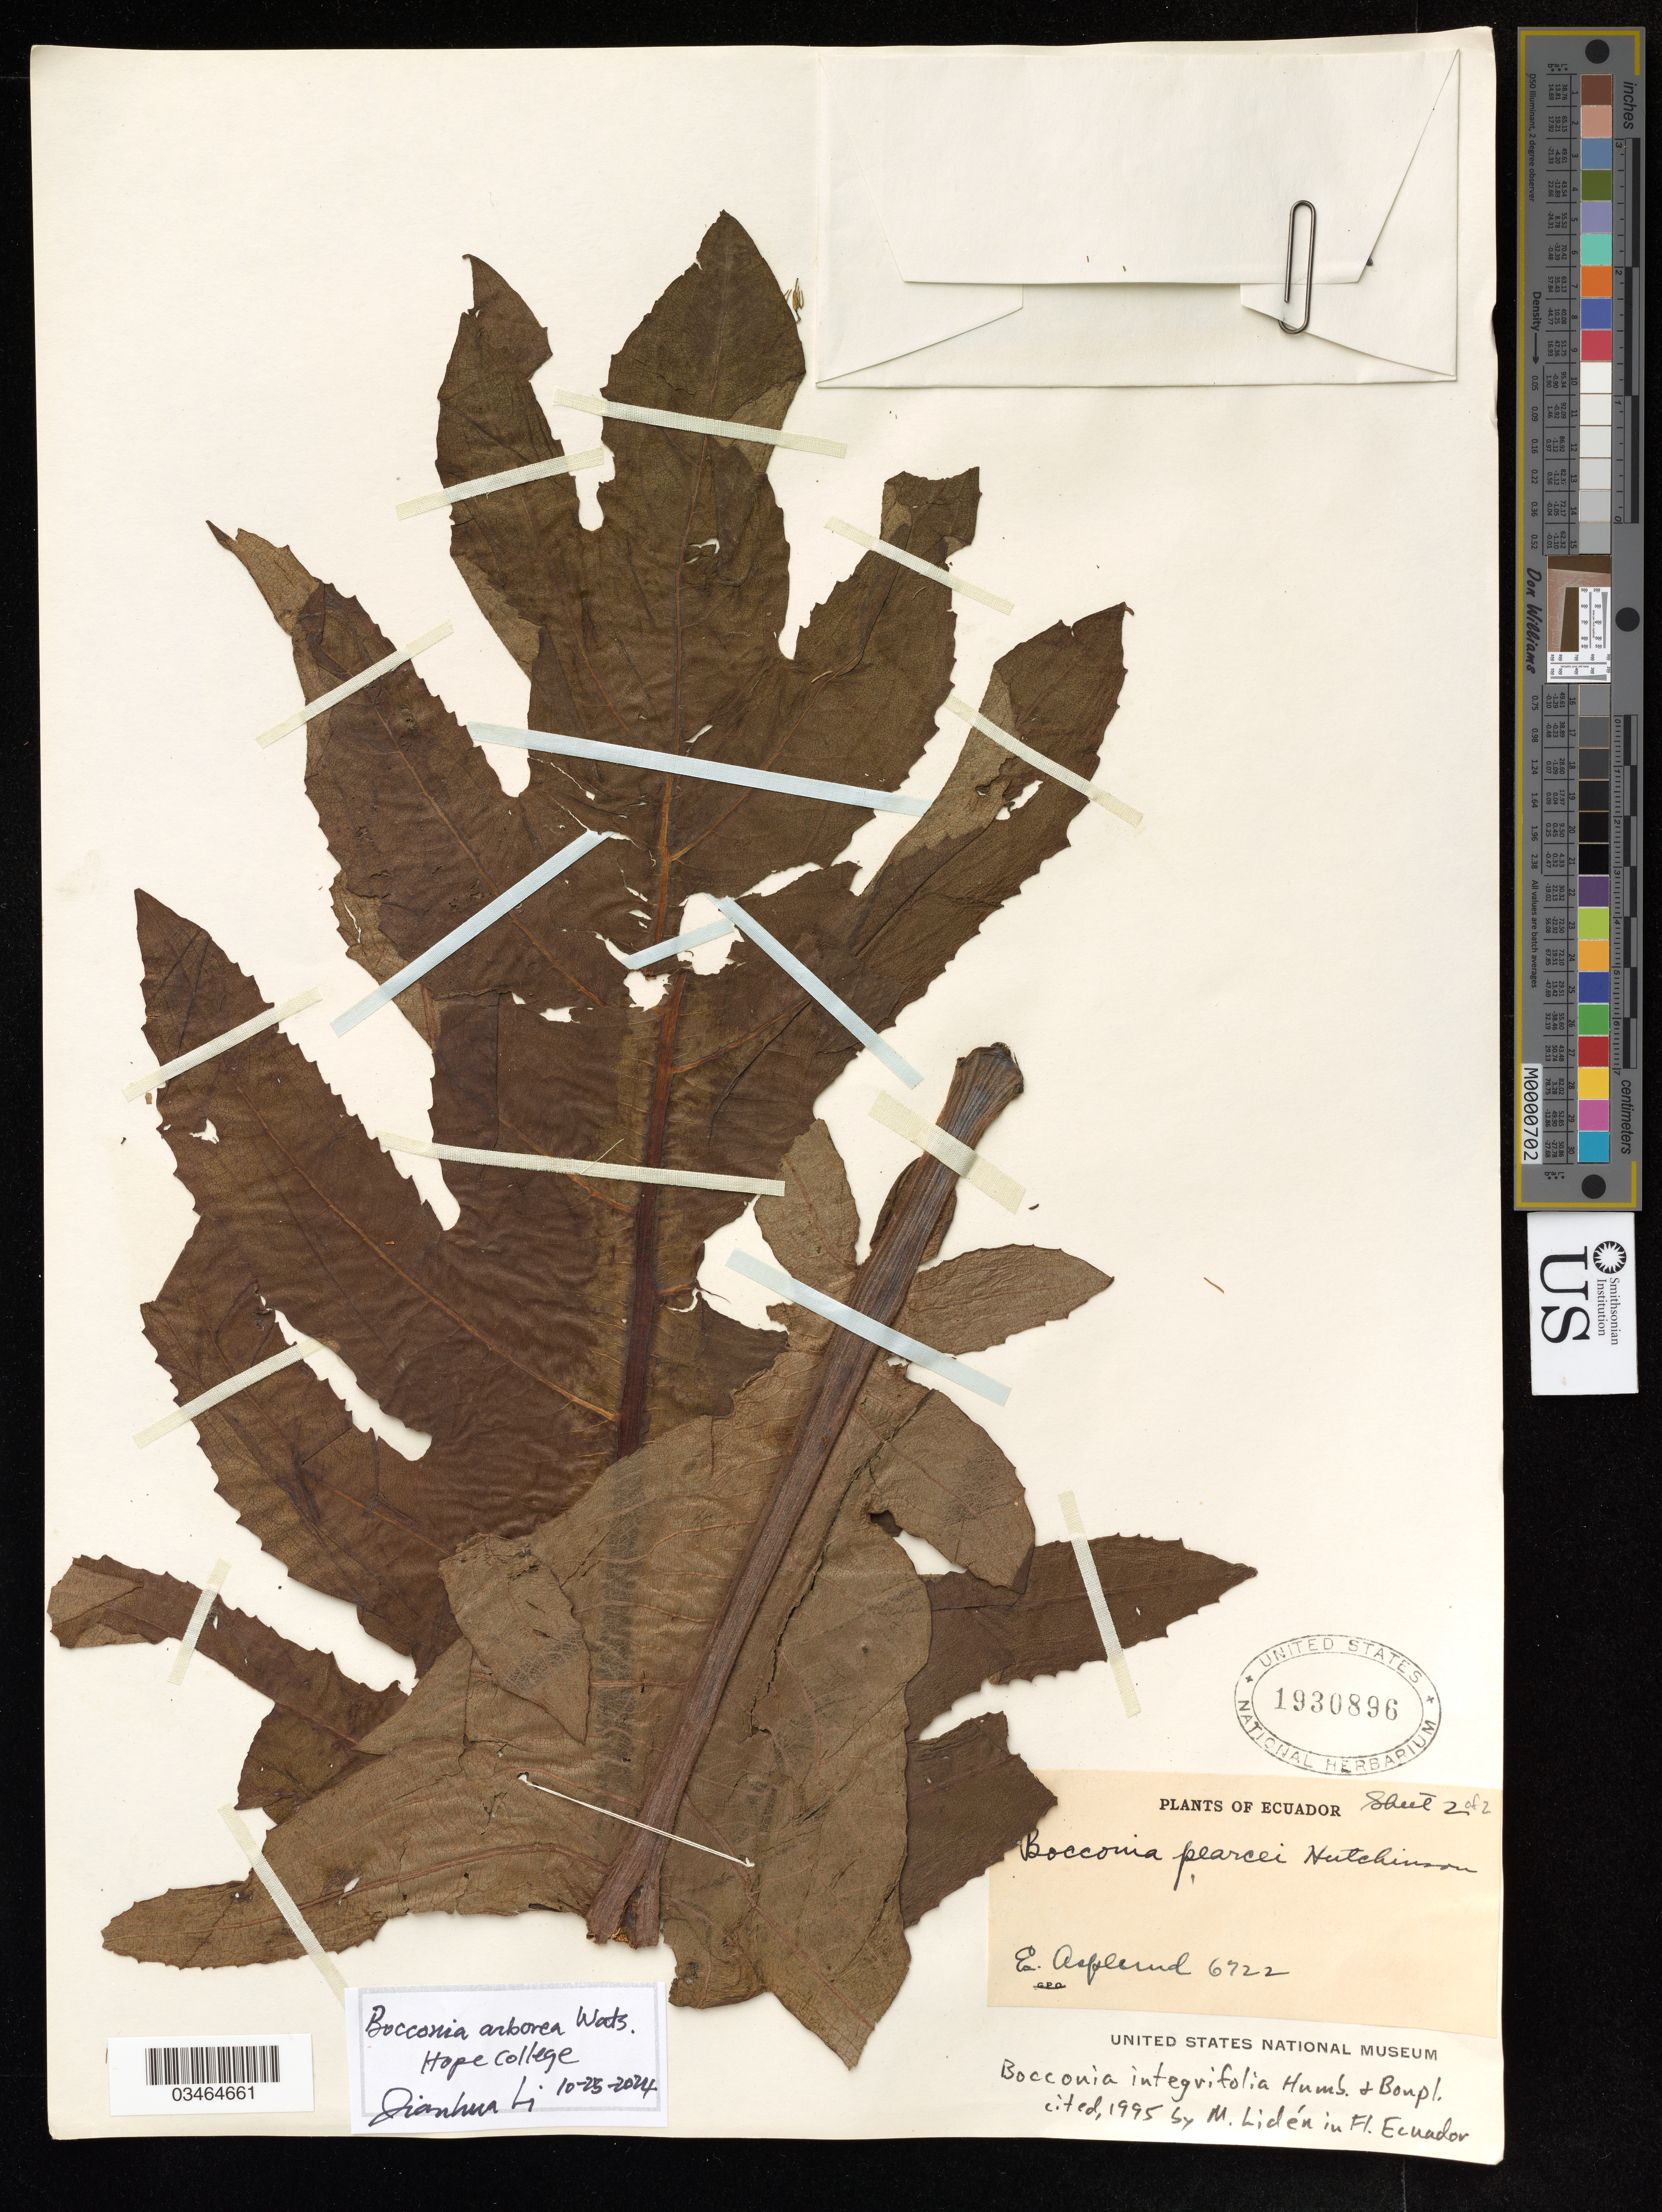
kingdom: Plantae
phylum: Tracheophyta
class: Magnoliopsida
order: Ranunculales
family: Papaveraceae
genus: Bocconia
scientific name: Bocconia arborea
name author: S. Watson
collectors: E. Asplund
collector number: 6722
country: Ecuador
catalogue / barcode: US 1930896